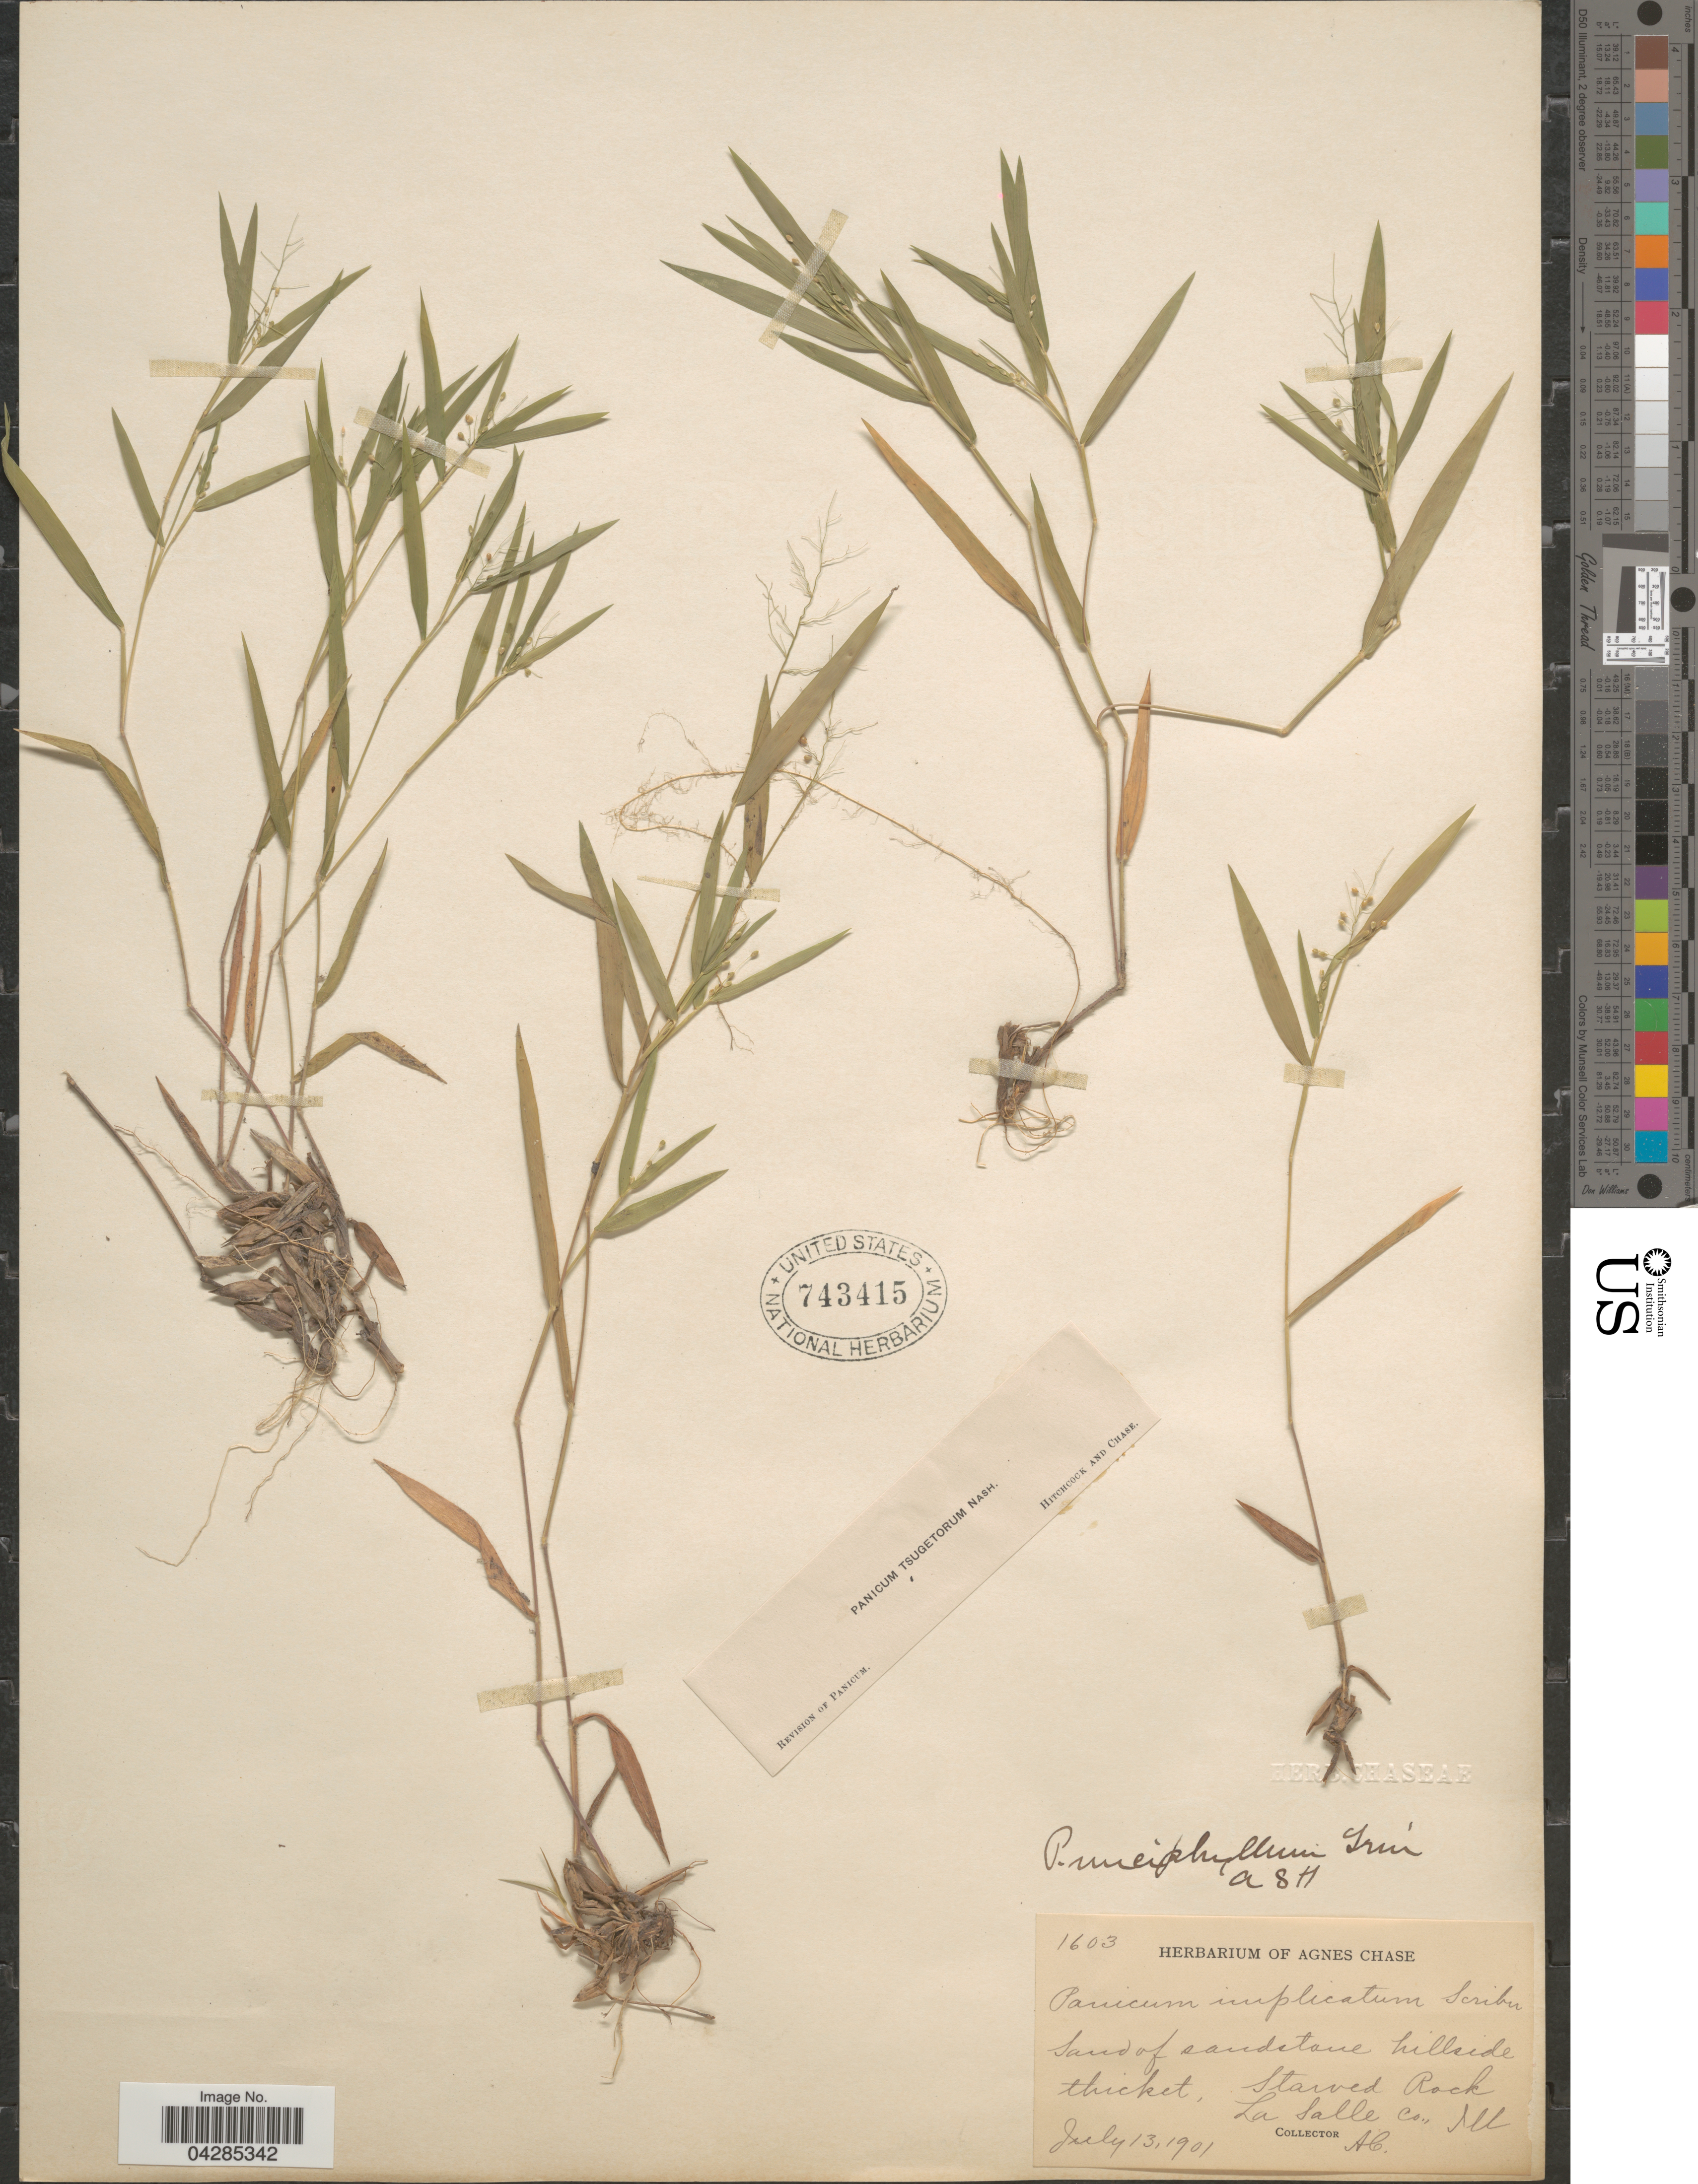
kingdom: Plantae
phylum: Tracheophyta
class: Liliopsida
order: Poales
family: Poaceae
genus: Dichanthelium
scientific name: Dichanthelium portoricense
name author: (Desv. ex Ham.) B.F. Hansen & Wunderlin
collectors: A. Chase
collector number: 1603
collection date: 1901-07-13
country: United States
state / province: Illinois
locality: Sand of sandstone hillside thicket, Starved Rock. La Salle Co.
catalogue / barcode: US 743415